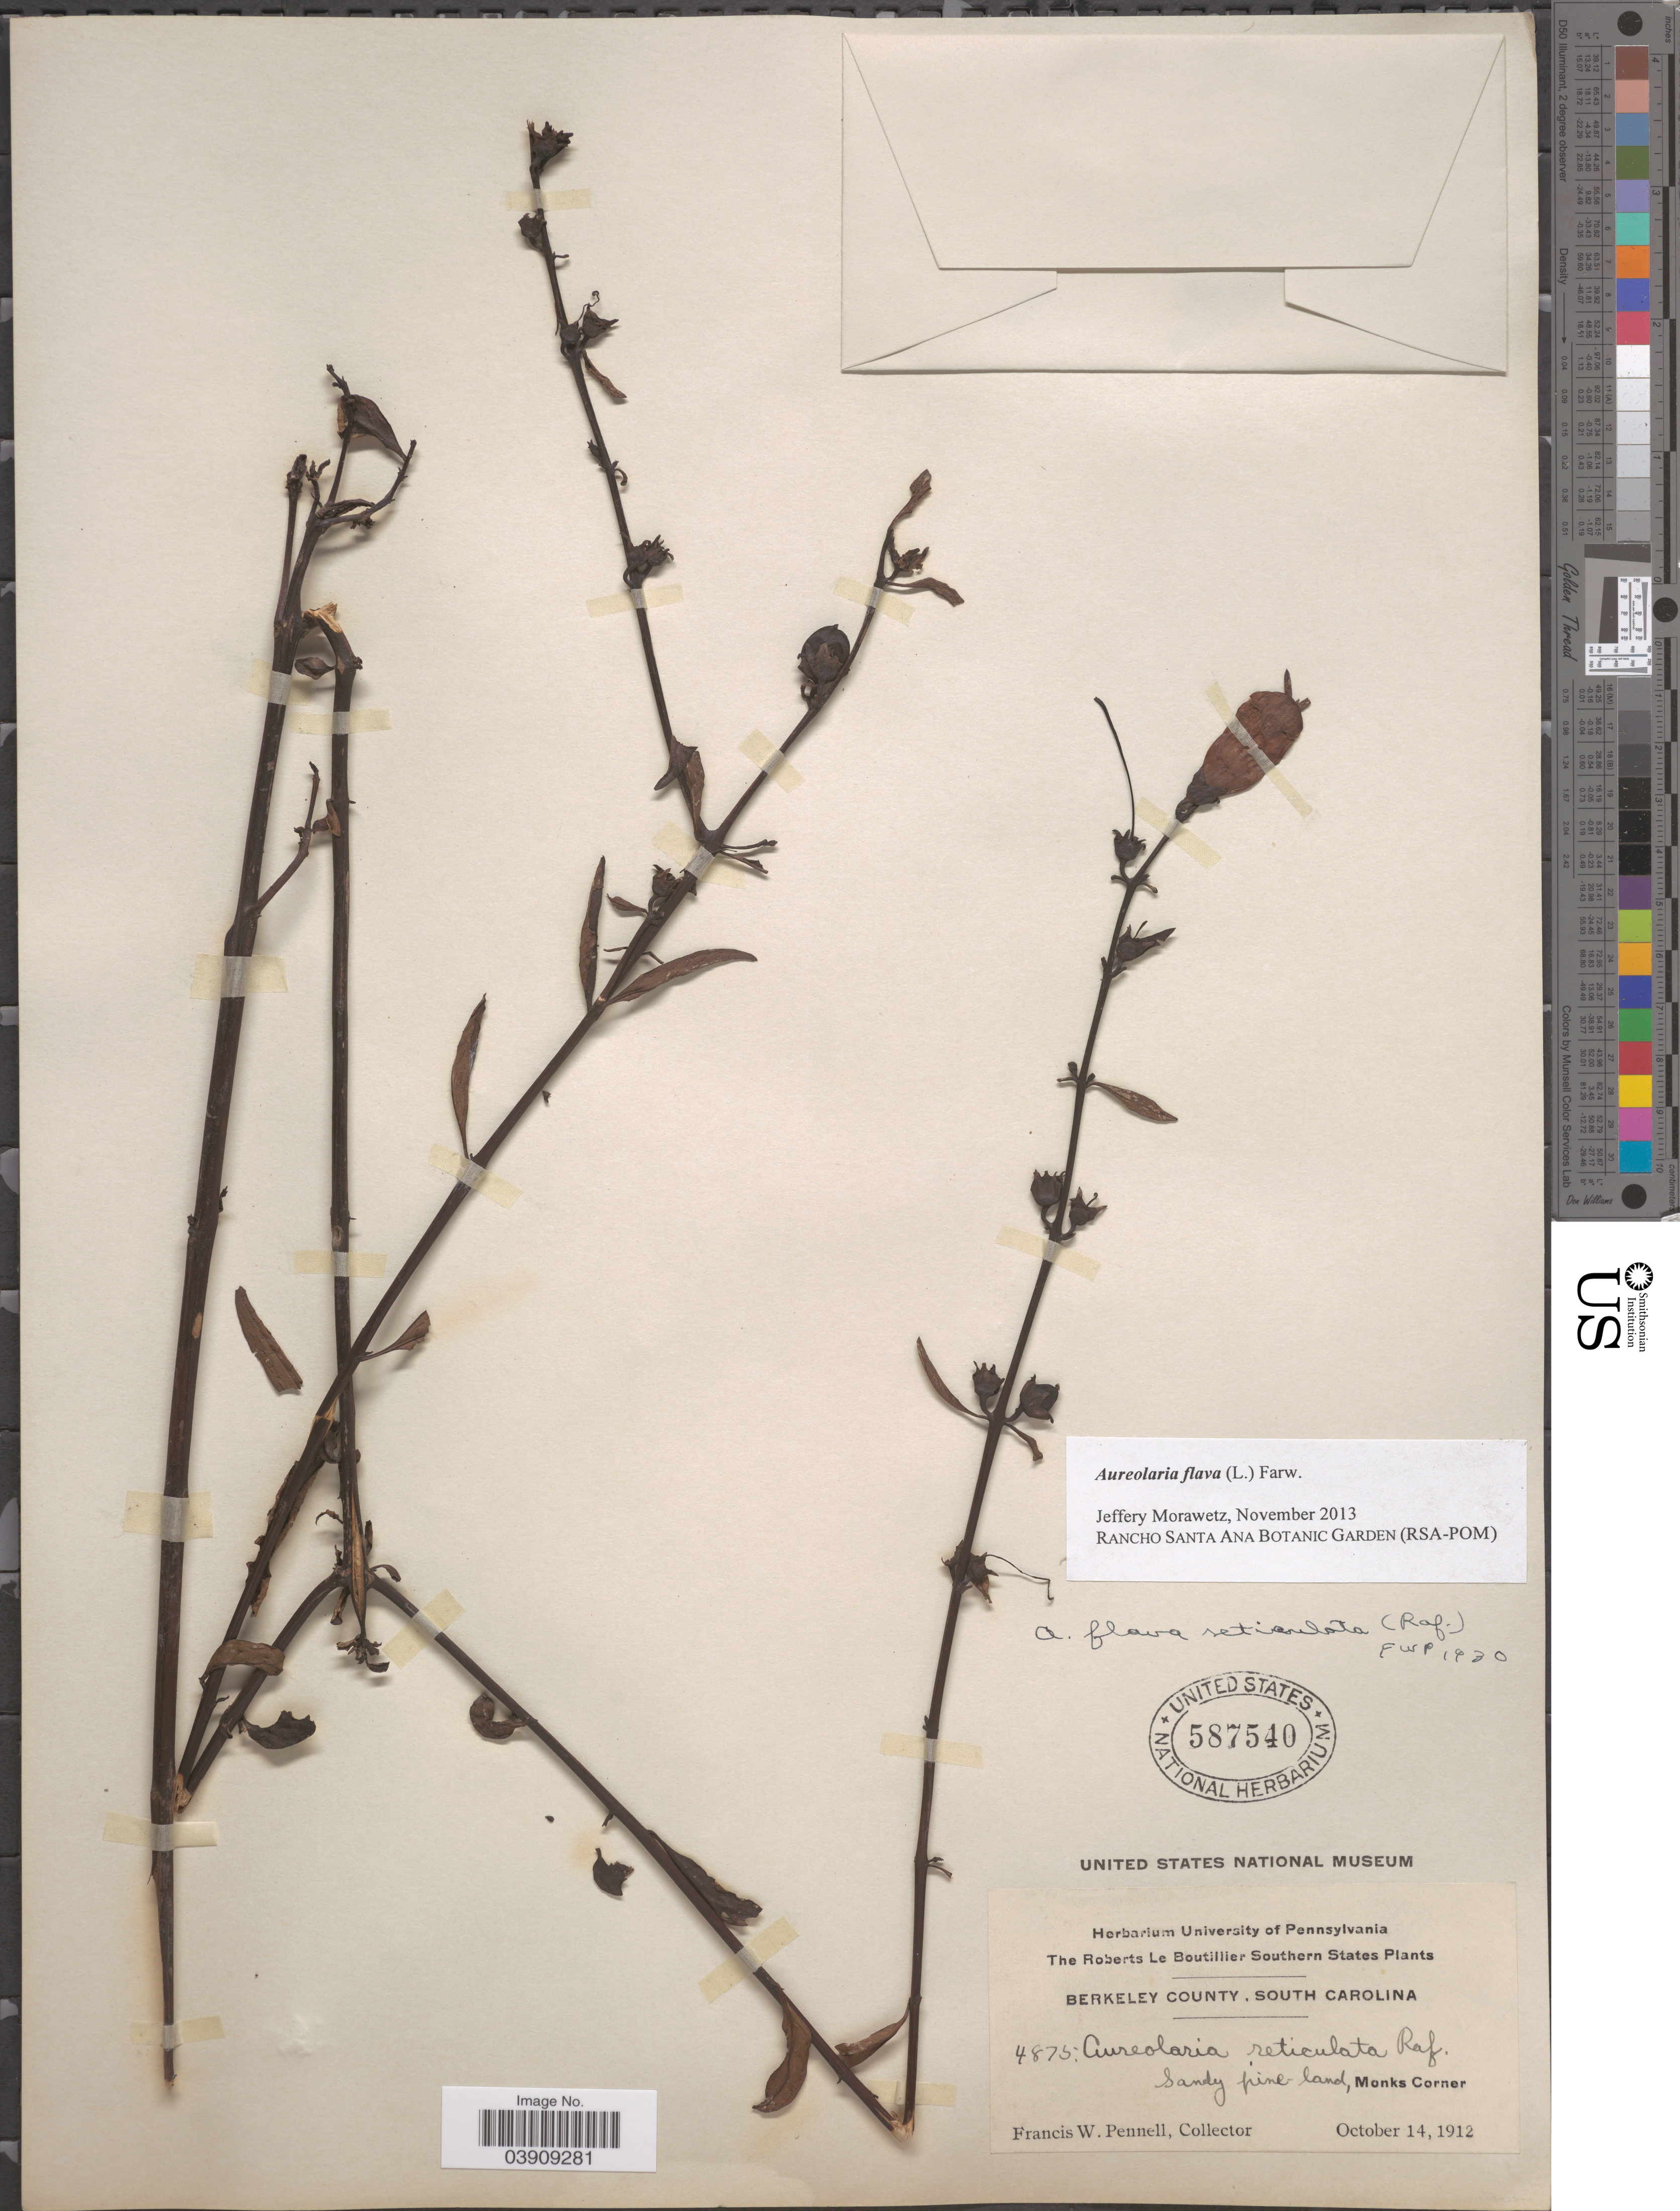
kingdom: Plantae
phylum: Tracheophyta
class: Magnoliopsida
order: Lamiales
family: Orobanchaceae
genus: Aureolaria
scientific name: Aureolaria flava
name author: (L.) Farw.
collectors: F. W. Pennell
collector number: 4875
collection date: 1912-10-14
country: United States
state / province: South Carolina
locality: Southern States. Berkeley County. Monks Corner.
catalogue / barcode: US 587540